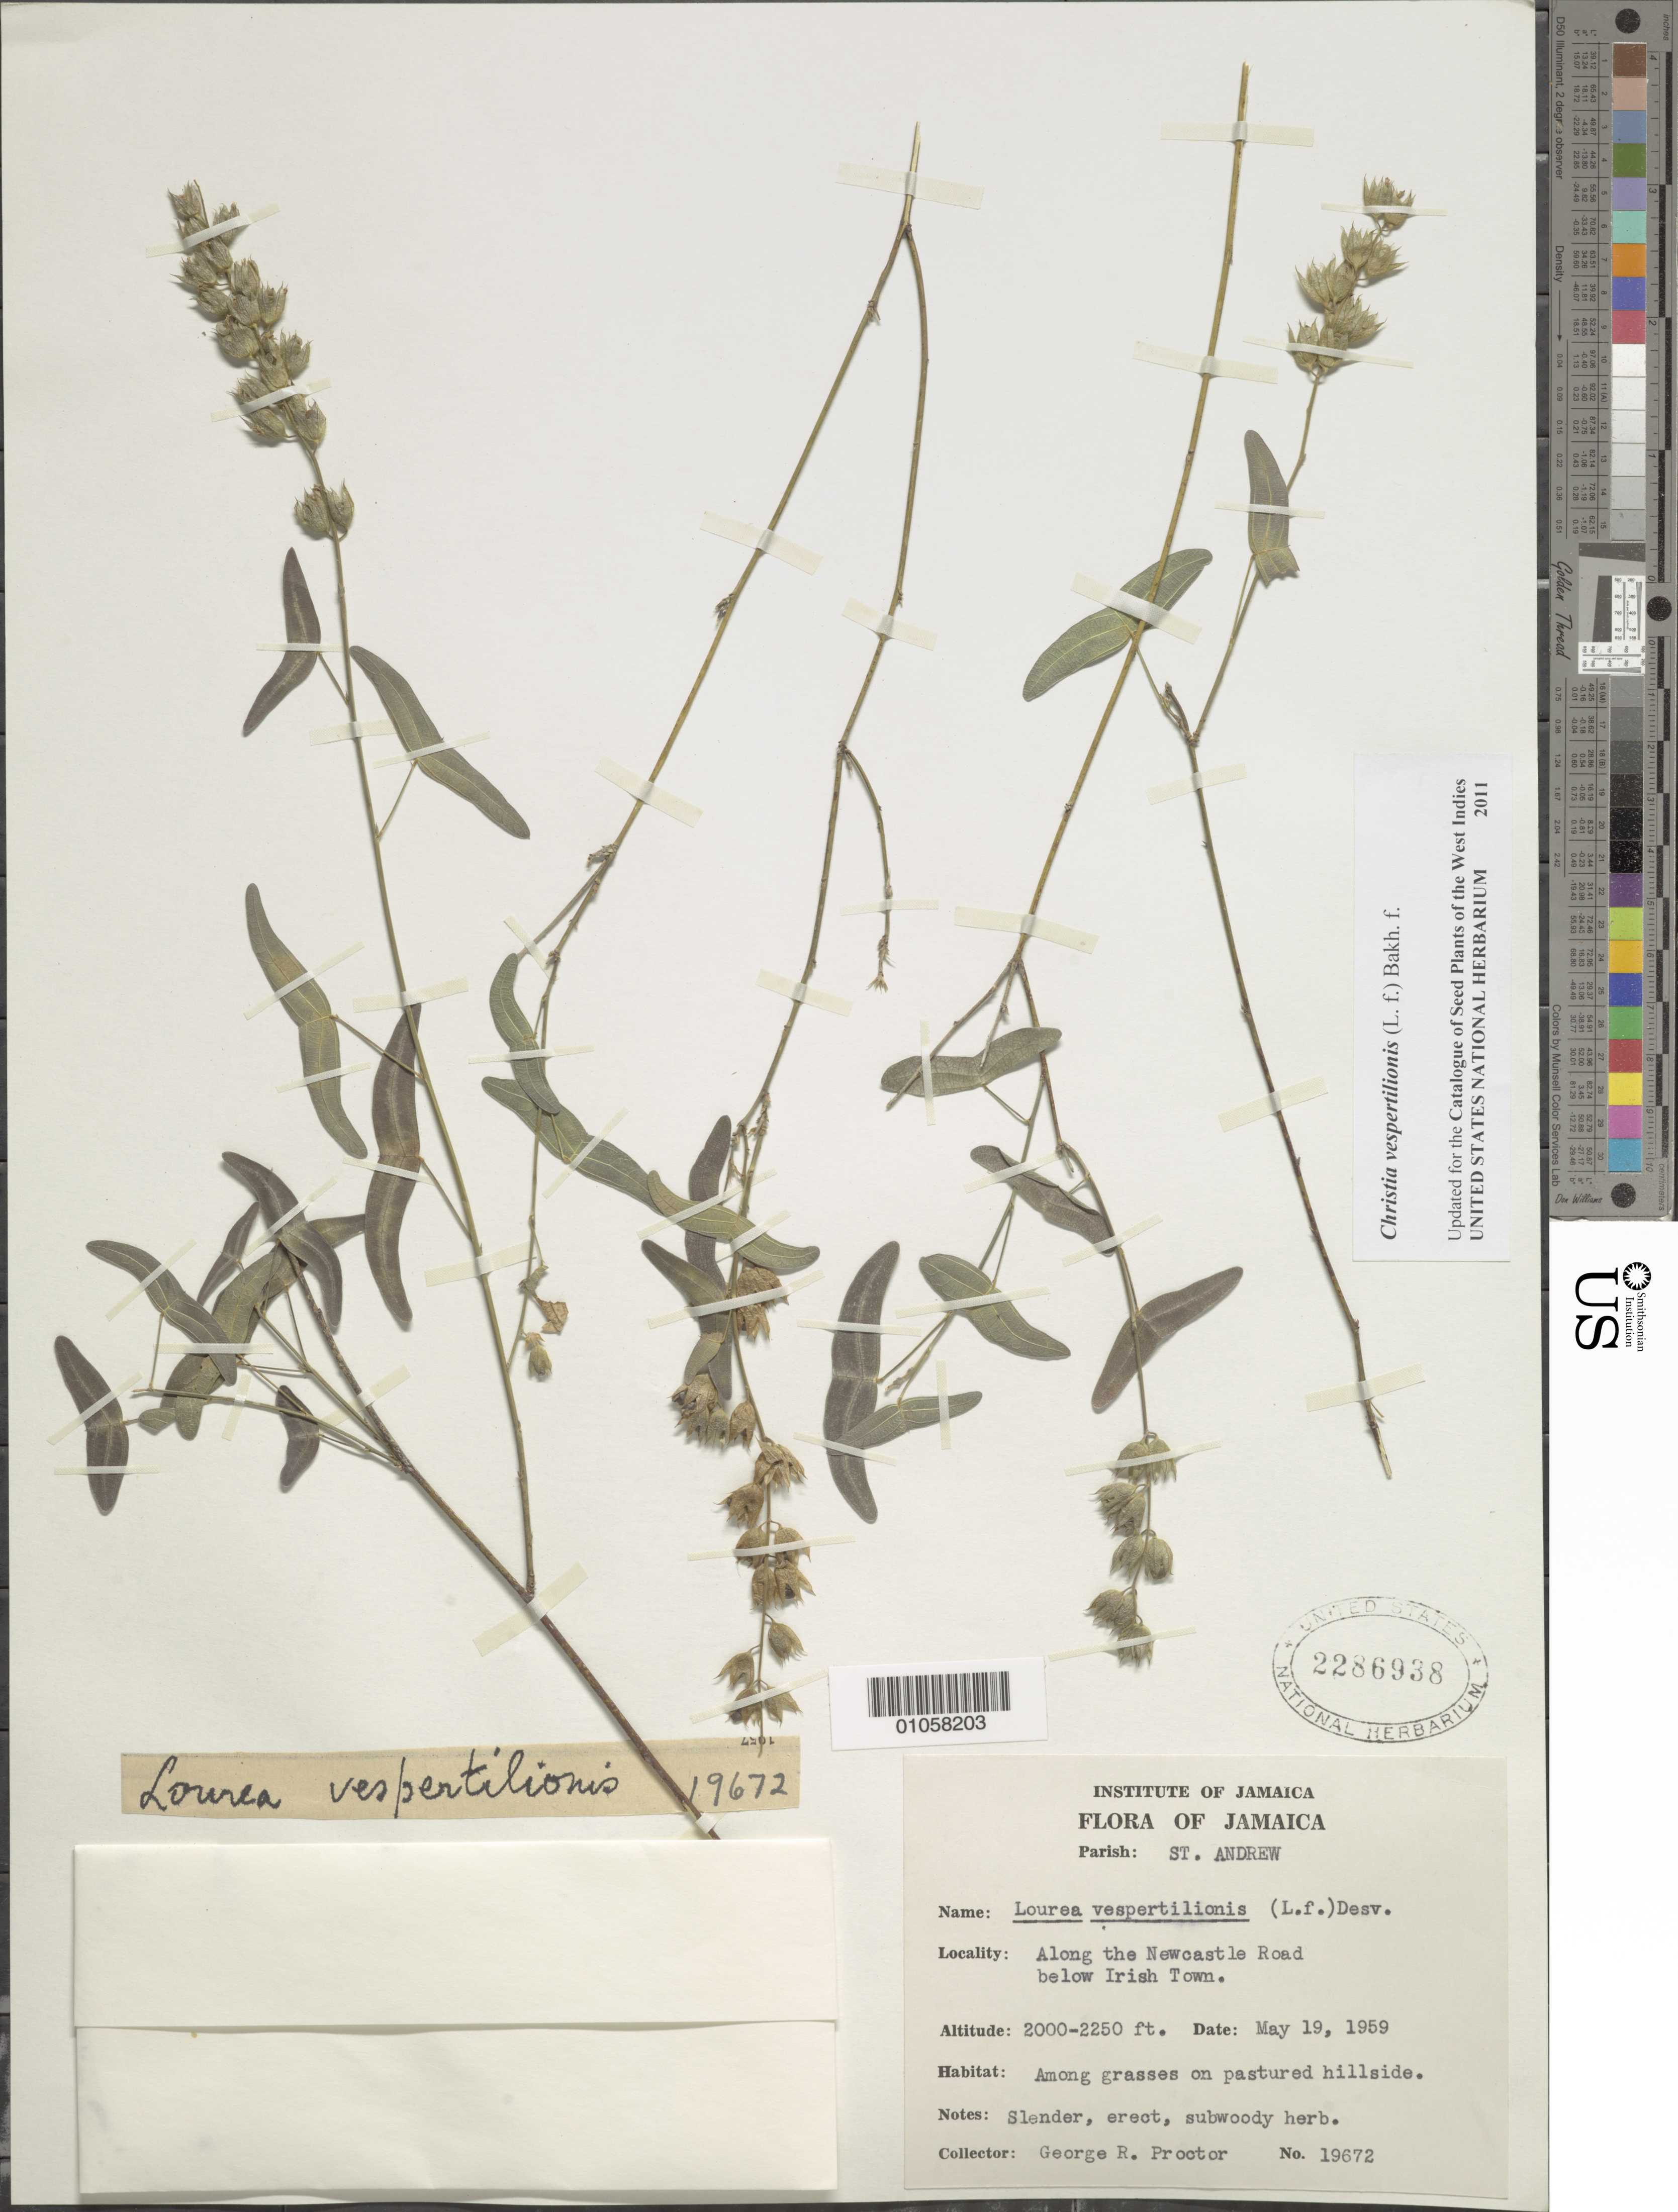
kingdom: Plantae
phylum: Tracheophyta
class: Magnoliopsida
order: Fabales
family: Fabaceae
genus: Christia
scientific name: Christia vespertilionis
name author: (L. f.) Bakh. f.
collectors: G. R. Proctor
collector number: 19672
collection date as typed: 19 May 1959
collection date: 1959-05-19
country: Jamaica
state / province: Saint Andrew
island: Jamaica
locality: Newcastle Road below Irish Town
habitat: Among grasses on pastured land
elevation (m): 610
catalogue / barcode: US 2286938